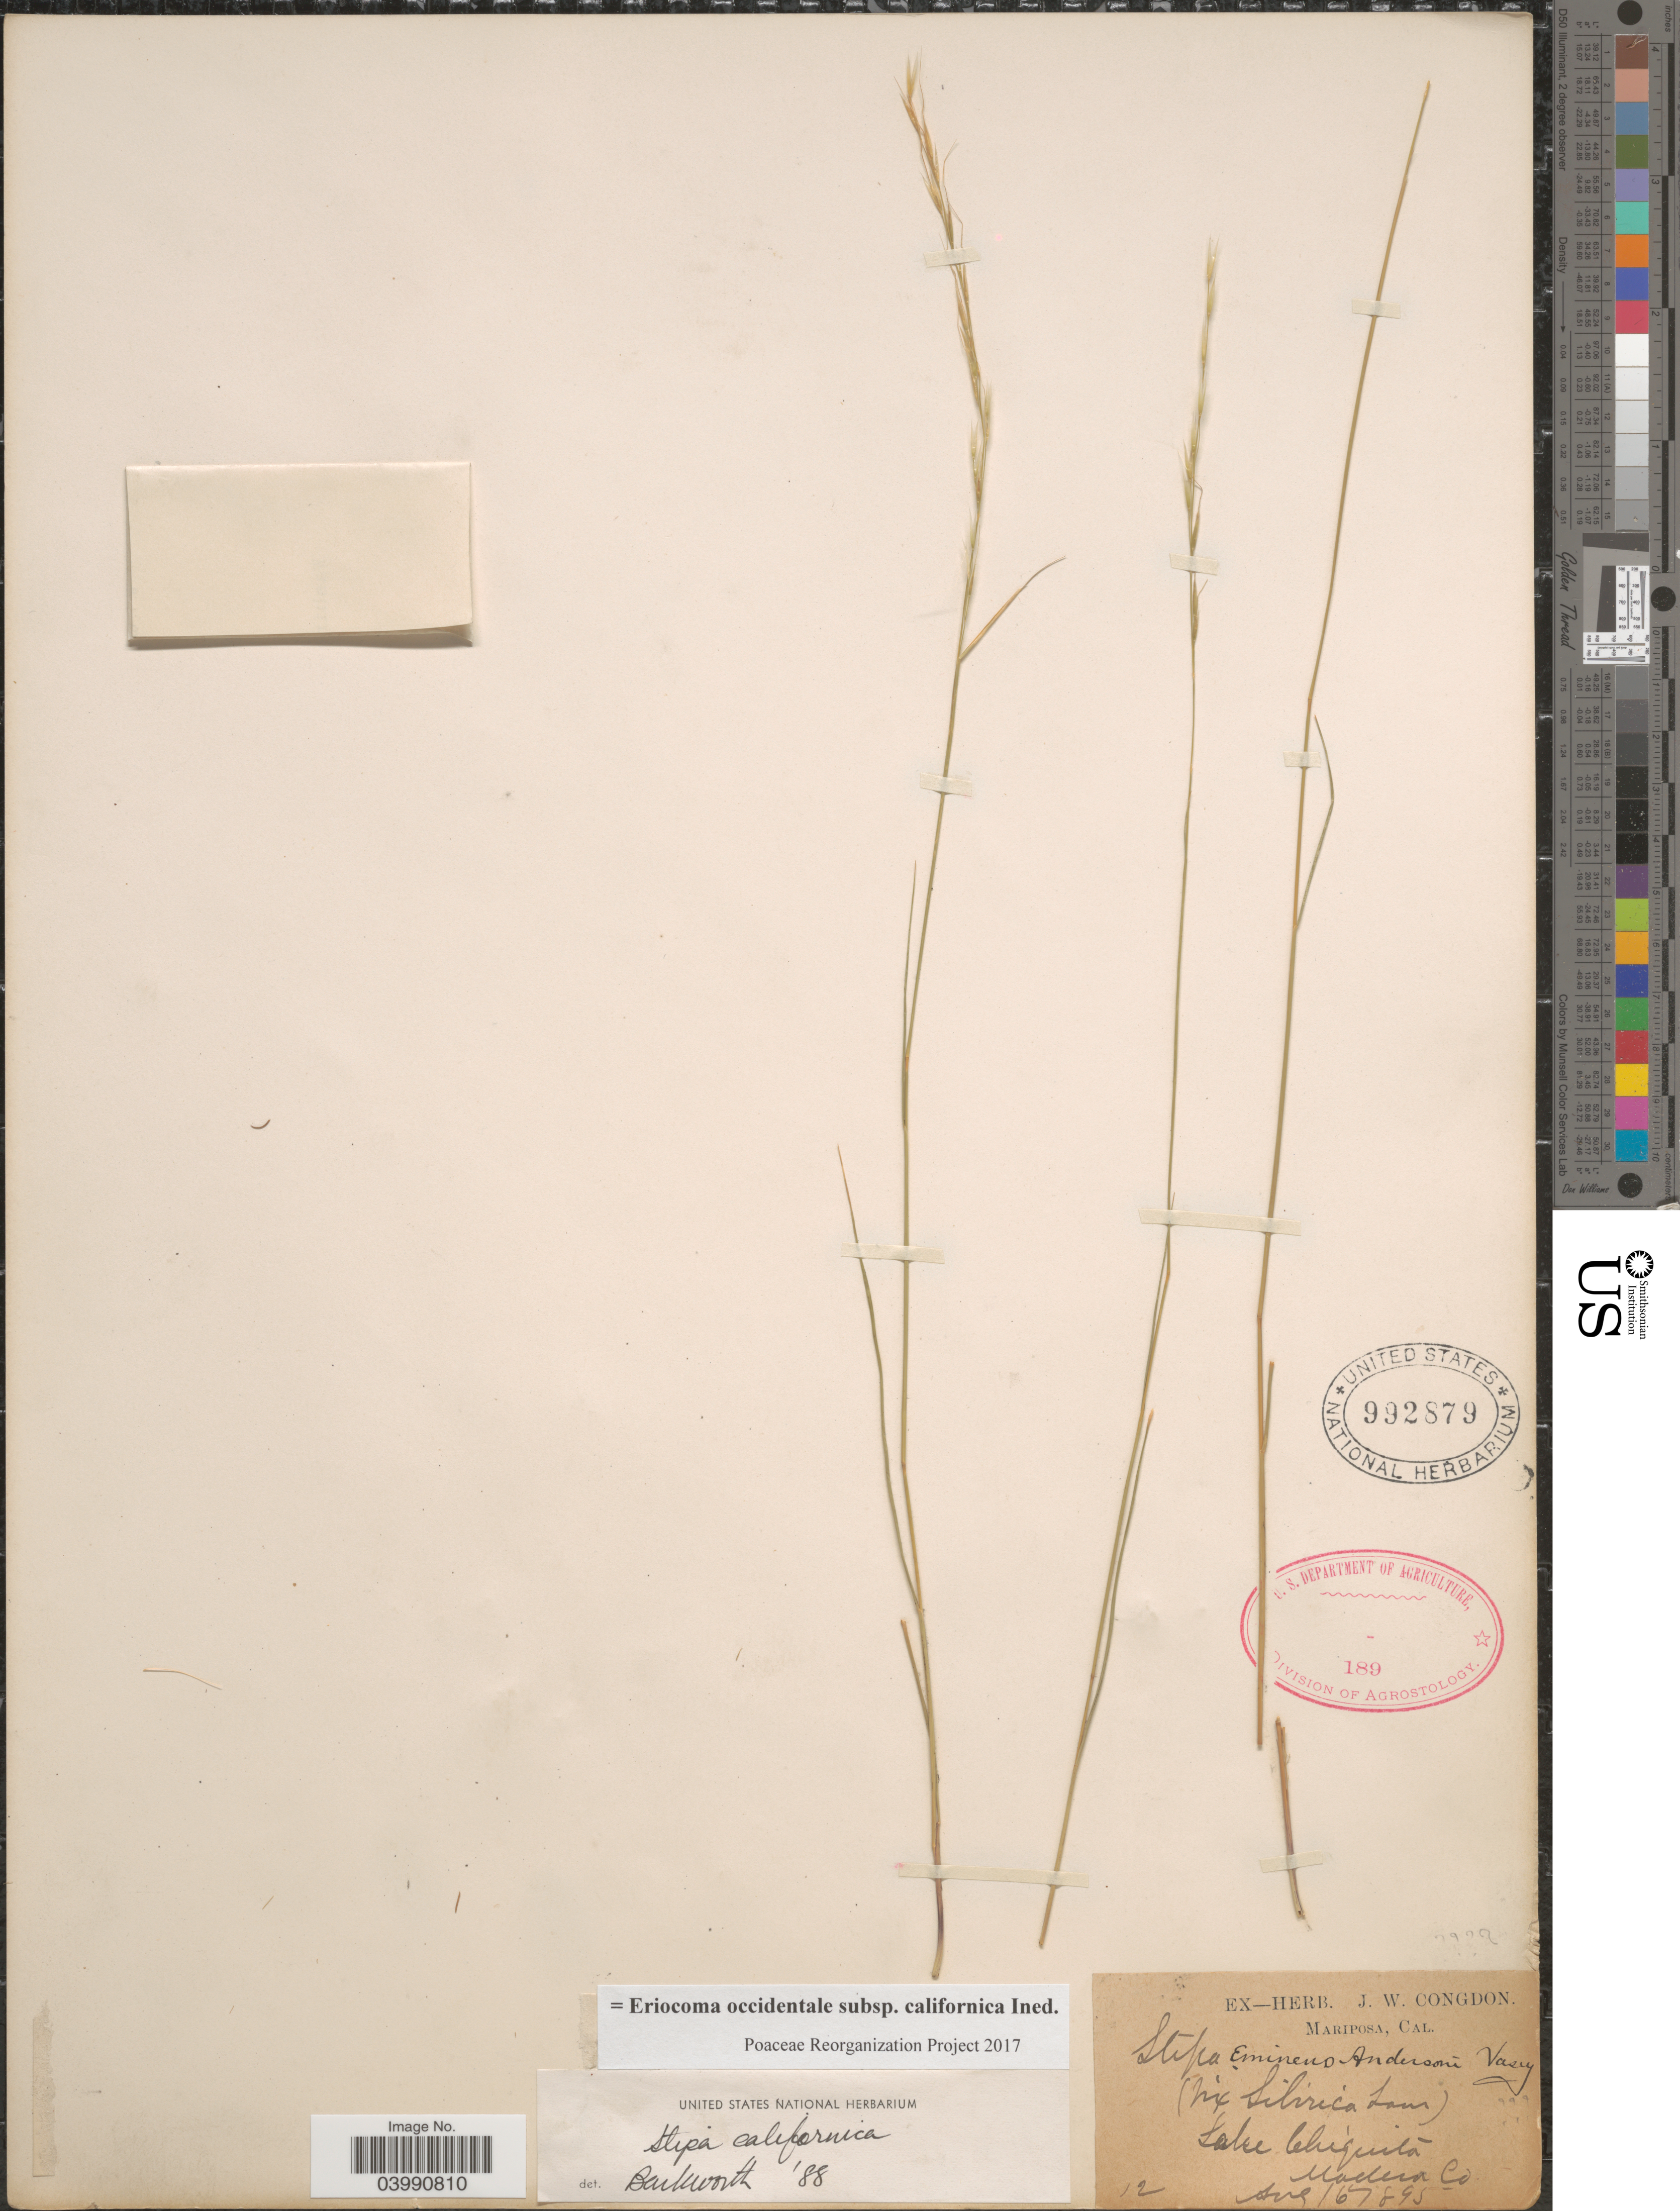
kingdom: Plantae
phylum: Tracheophyta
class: Liliopsida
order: Poales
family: Poaceae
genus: Eriocoma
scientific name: Eriocoma occidentalis subsp. californica ined.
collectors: ex herb. J. W. Congdon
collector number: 12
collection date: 1895-08-16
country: United States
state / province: California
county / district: Madera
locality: Lake Chiquita. Madera Co.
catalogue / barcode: US 992879